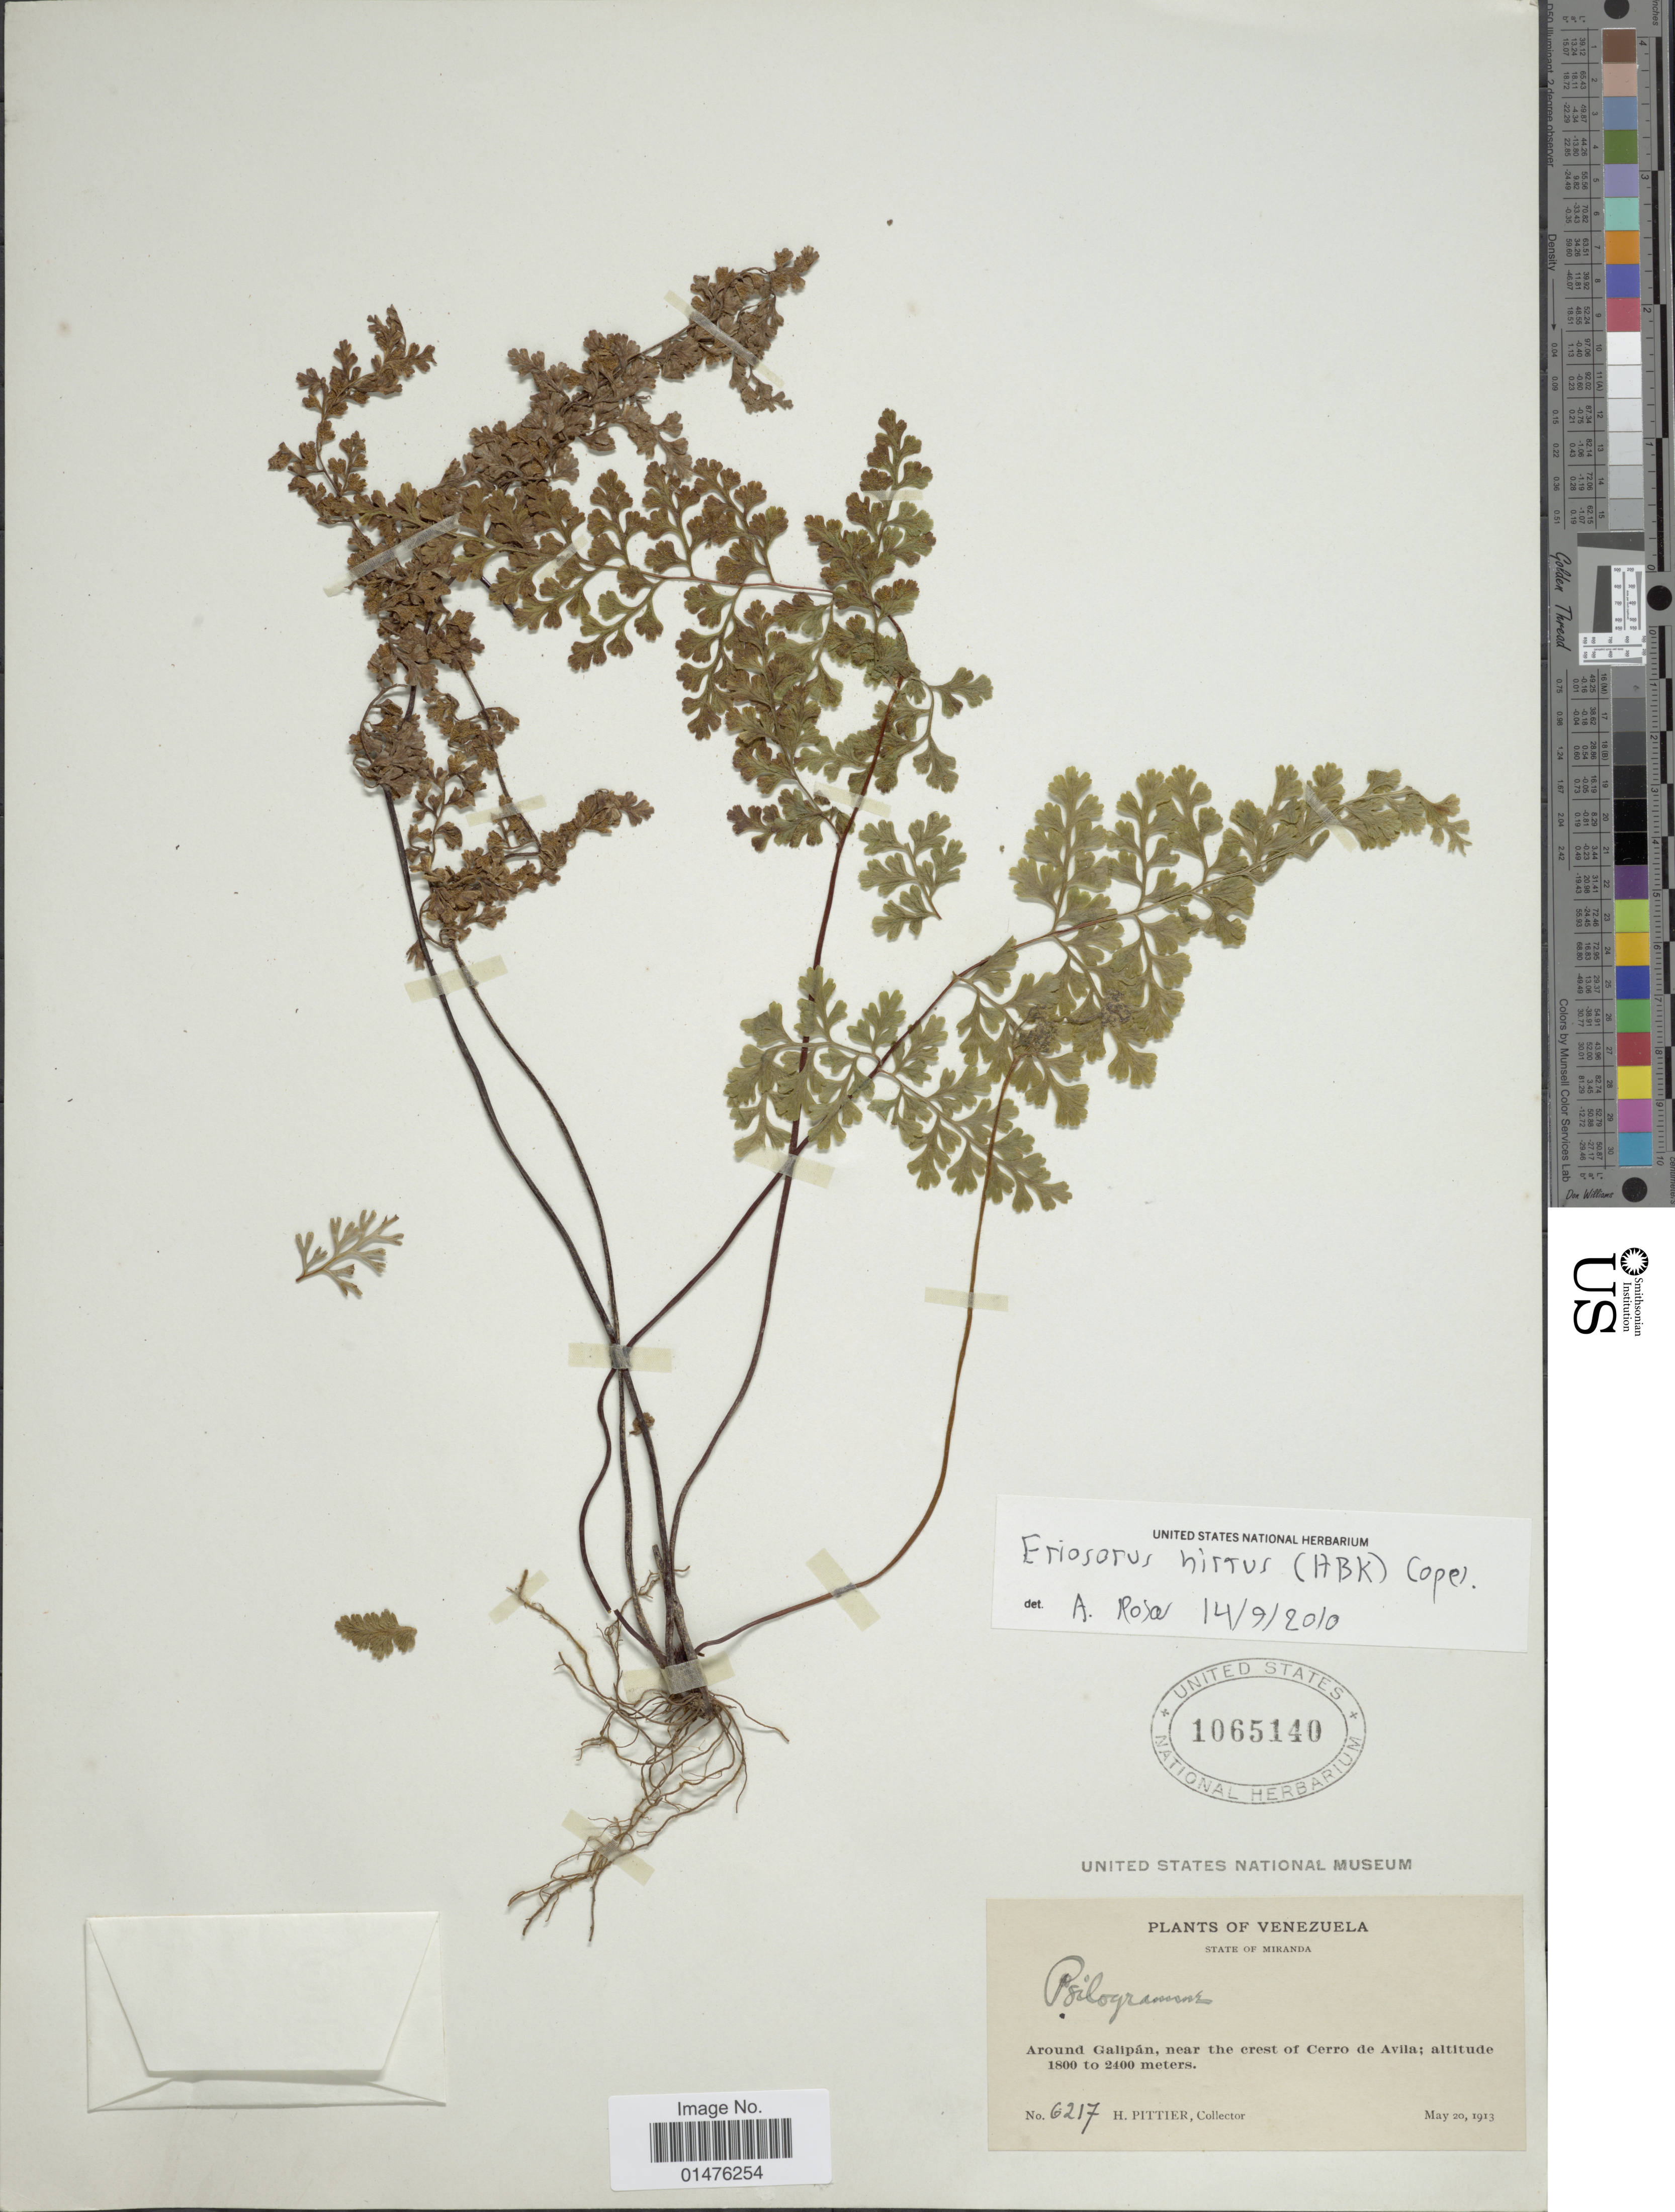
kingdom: Plantae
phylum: Tracheophyta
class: Polypodiopsida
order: Polypodiales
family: Pteridaceae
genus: Jamesonia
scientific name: Jamesonia hirta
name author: (Kunth) Christenh.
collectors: H. F. Pittier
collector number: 6217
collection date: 1913-05-20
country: Venezuela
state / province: Miranda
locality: Around Galipán, near the crest of Cerro de Avila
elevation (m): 1800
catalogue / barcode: US 1065140